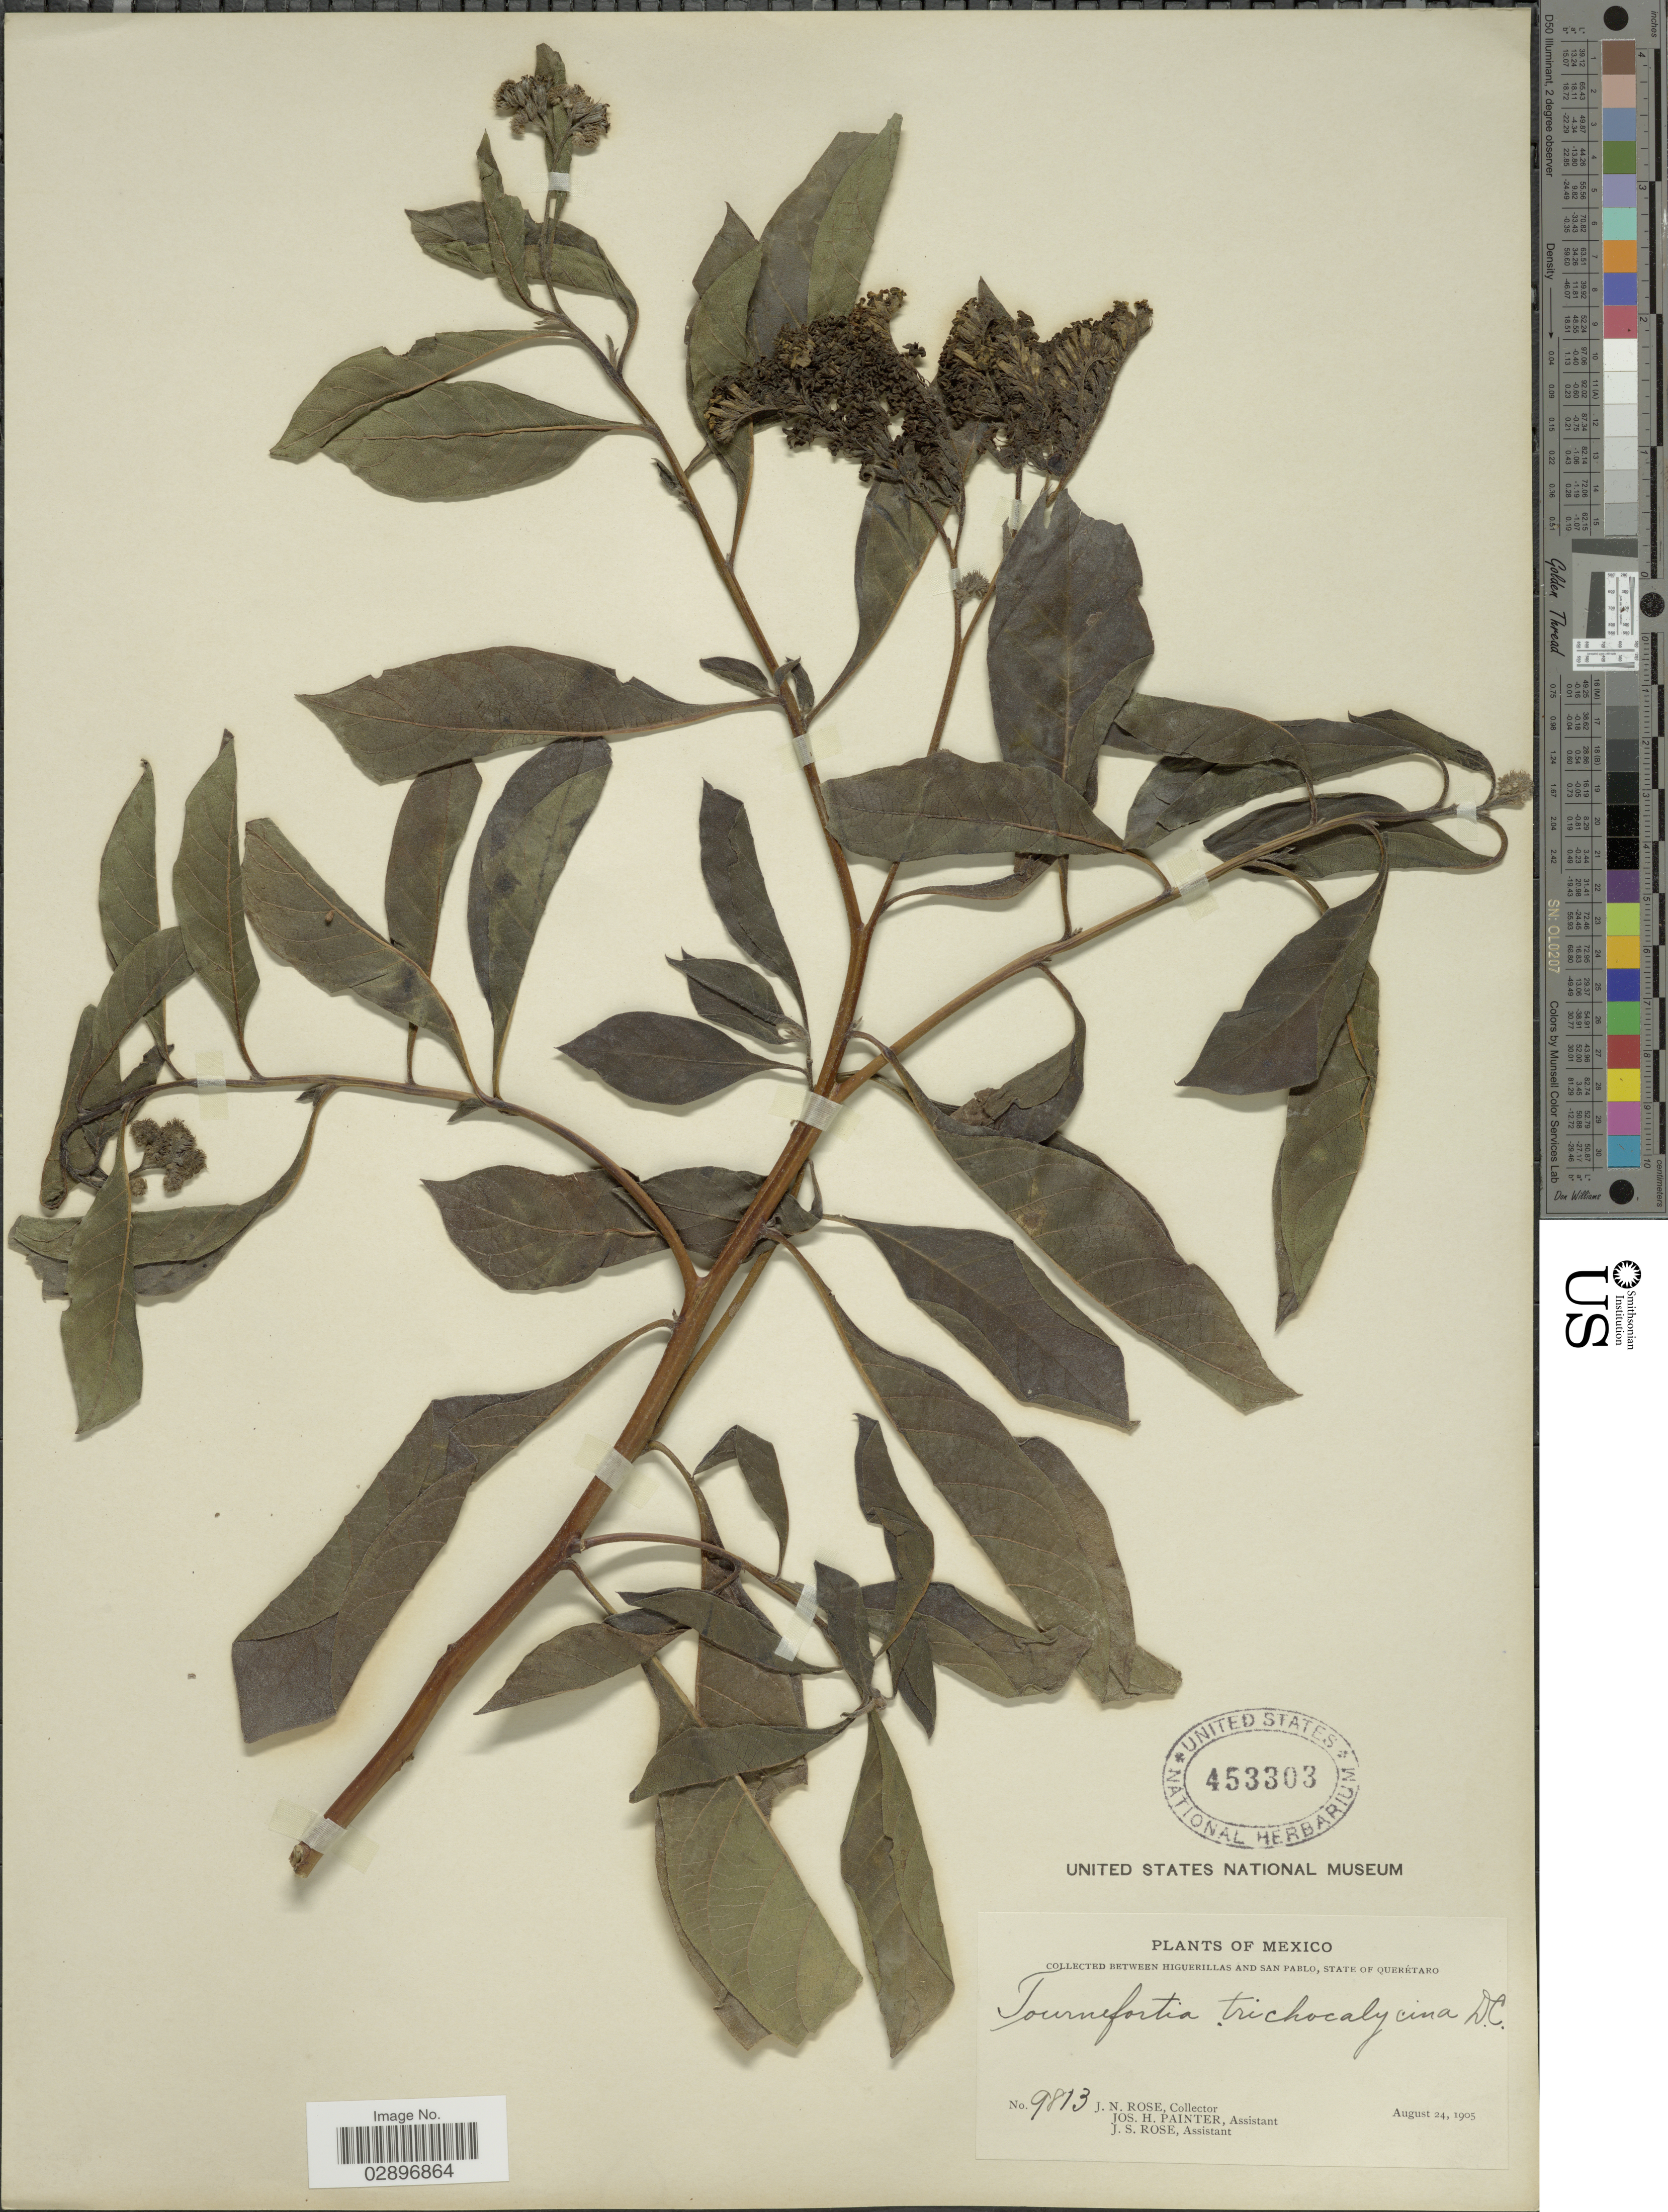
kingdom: Plantae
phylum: Tracheophyta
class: Magnoliopsida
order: Boraginales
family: Heliotropiaceae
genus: Tournefortia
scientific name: Tournefortia trichocalycina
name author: A. DC.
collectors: J. N. Rose, J. H. Painter & J. S. Rose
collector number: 9813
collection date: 1905-08-24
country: Mexico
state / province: Querétaro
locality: Between Higuerillas and San Pablo.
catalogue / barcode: US 453303